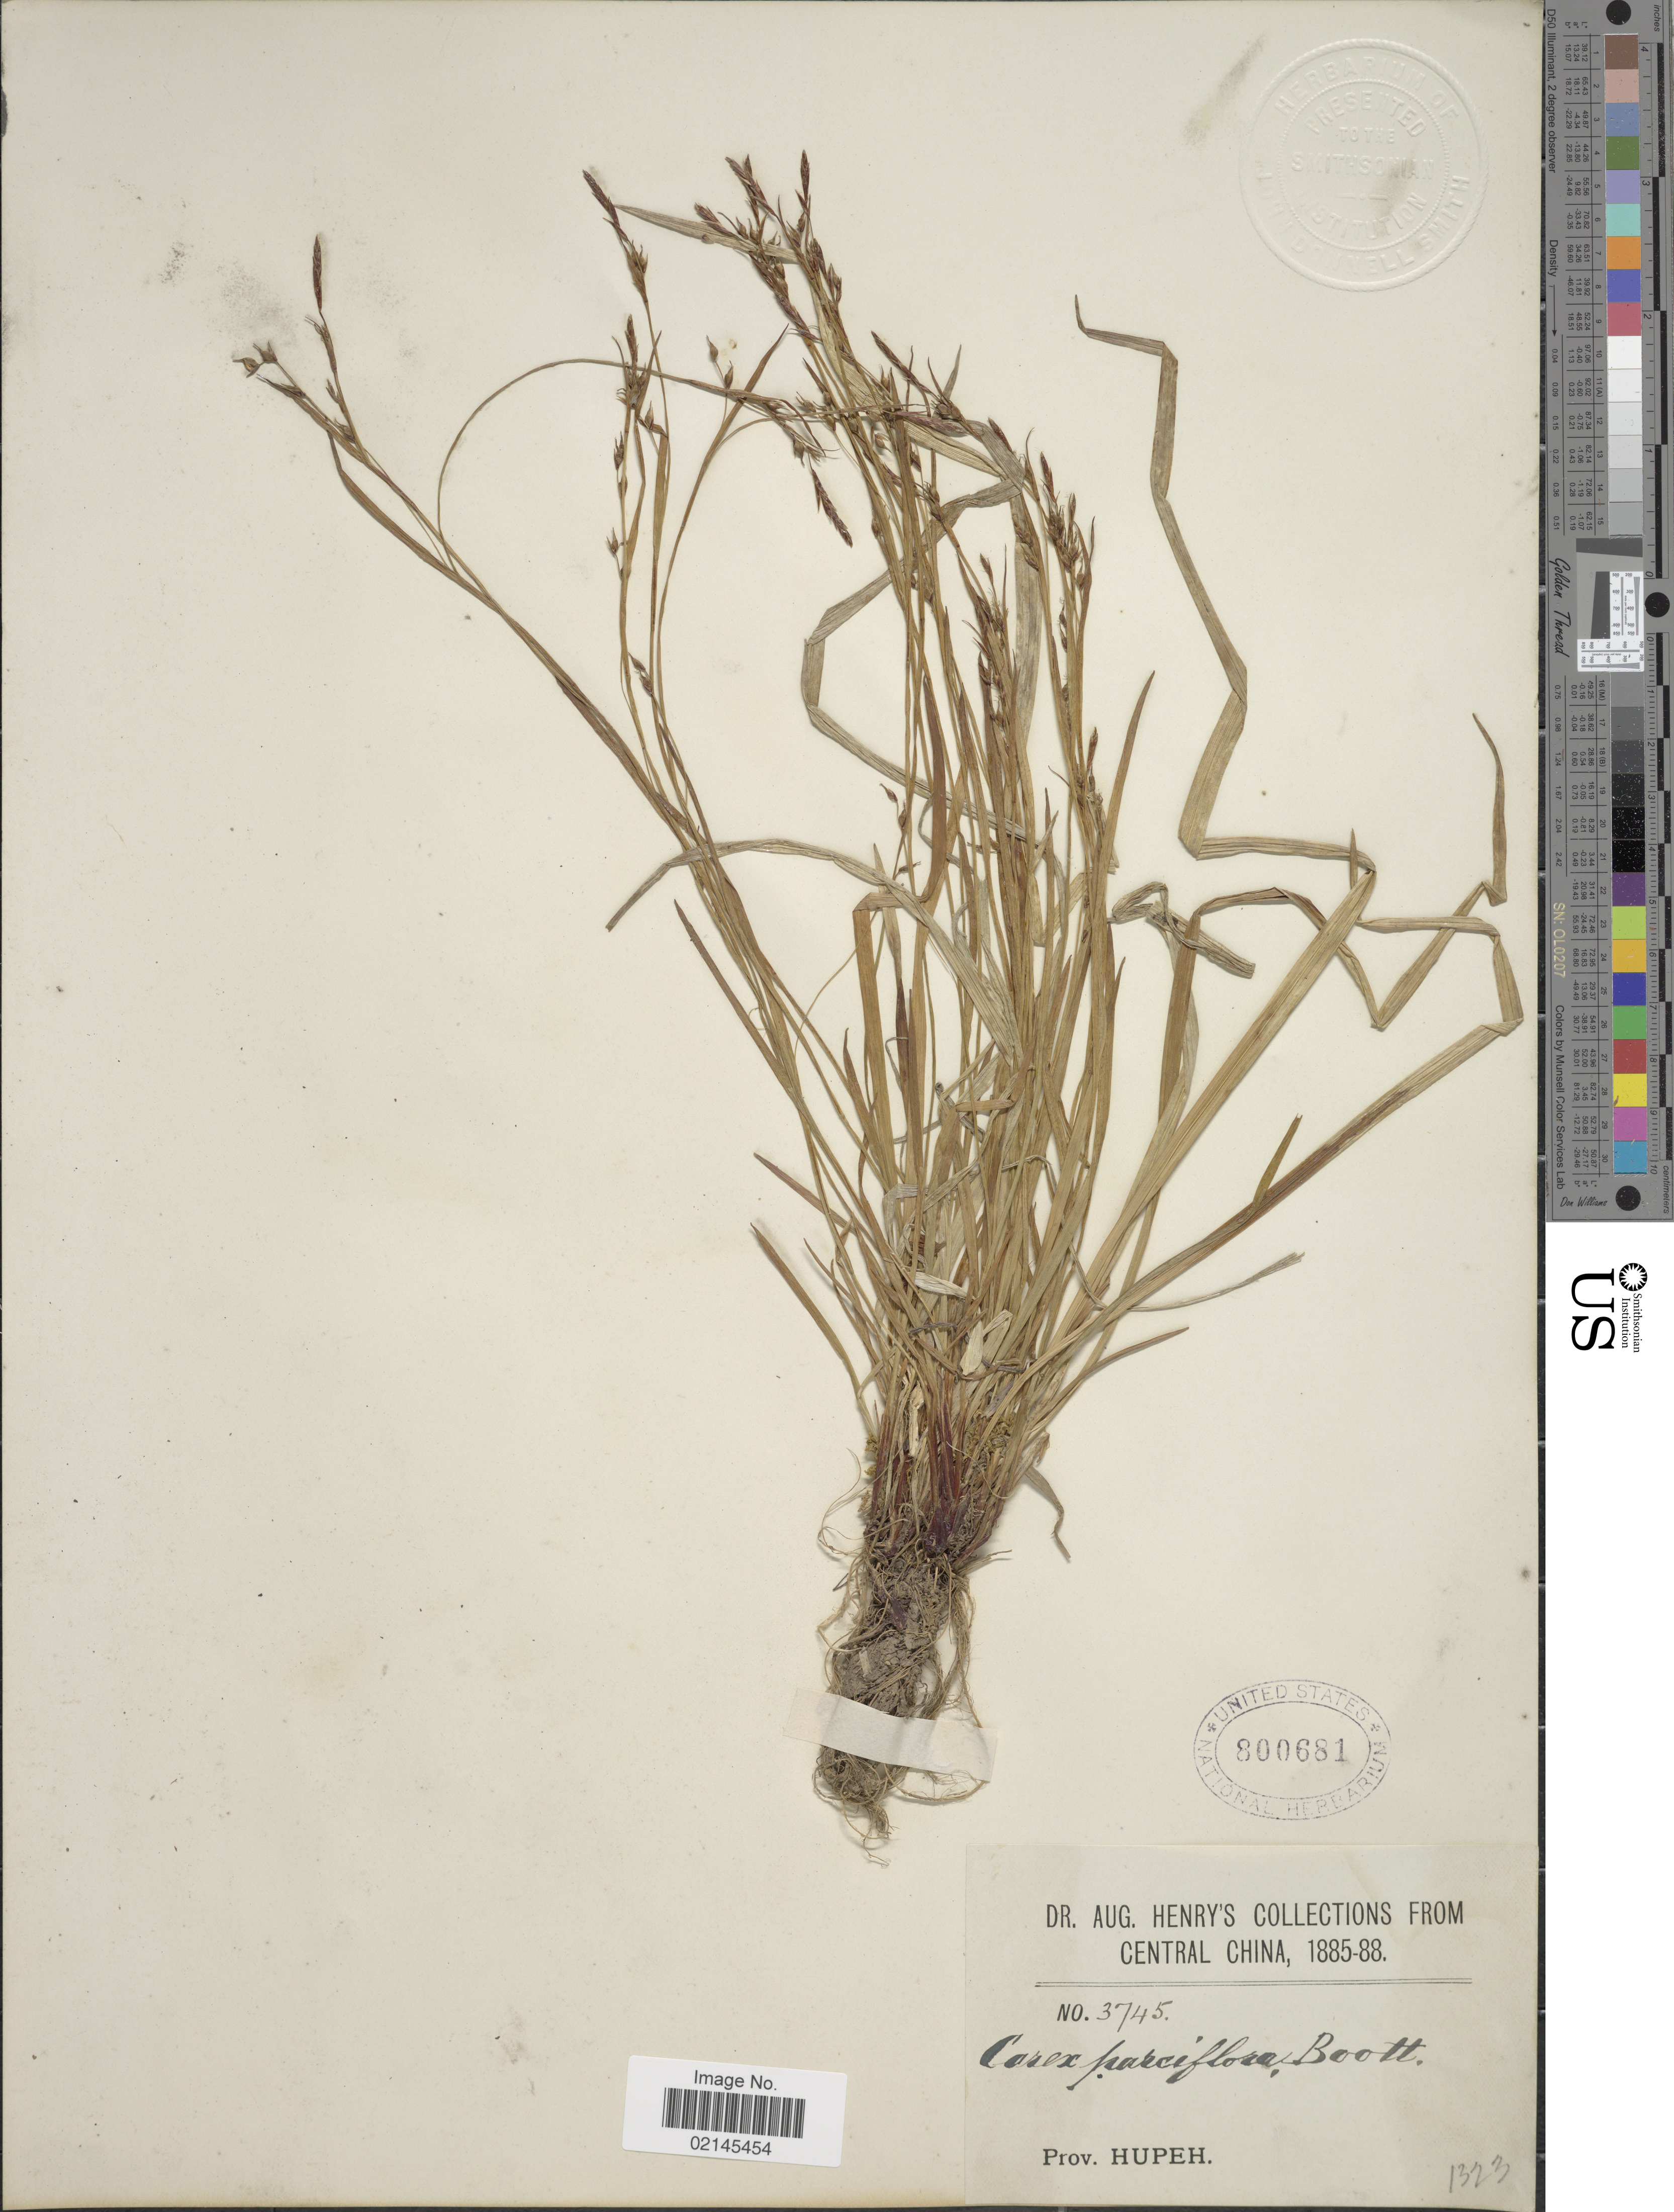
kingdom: Plantae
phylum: Tracheophyta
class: Liliopsida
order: Poales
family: Cyperaceae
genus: Carex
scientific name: Carex parciflora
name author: Boott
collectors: A. Henry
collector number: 3745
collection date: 1885/1888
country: China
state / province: Hubei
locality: Central China, Prov. Hupeh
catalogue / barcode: US 800681